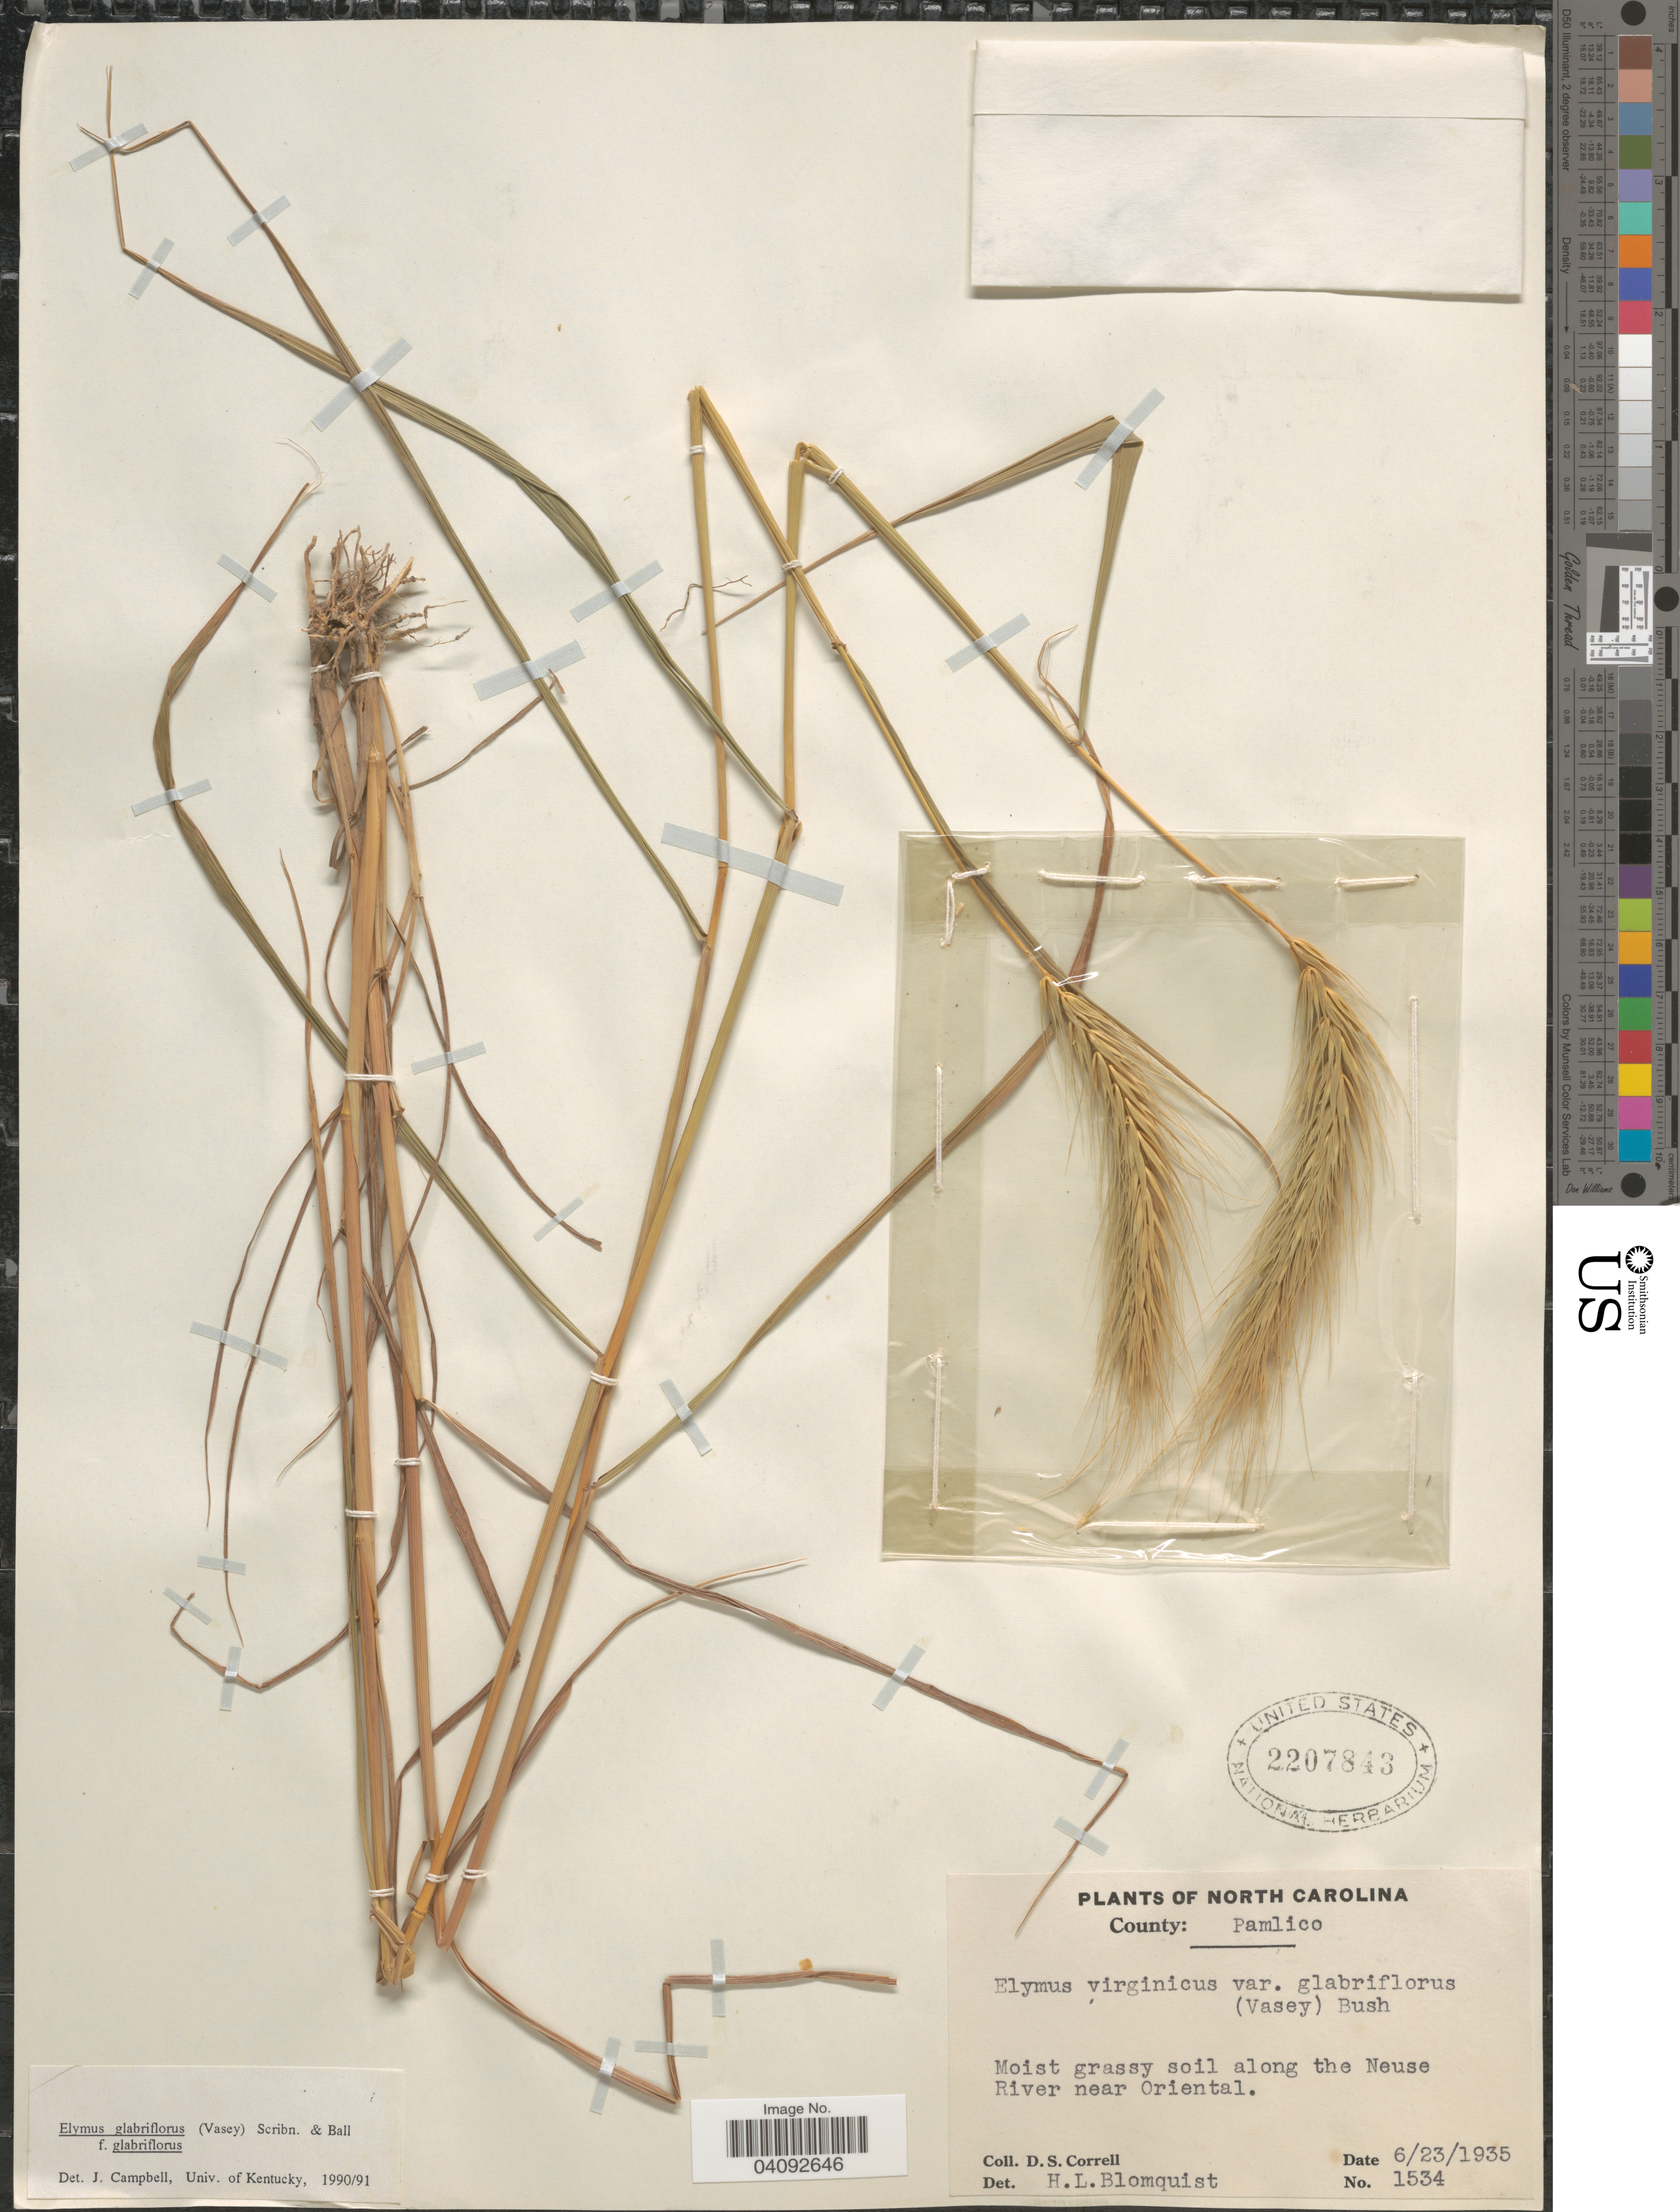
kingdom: Plantae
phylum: Tracheophyta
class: Liliopsida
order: Poales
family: Poaceae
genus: Elymus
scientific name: Elymus glabriflorus var. glabriflorus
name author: (Vasey ex L.H. Dewey) Scribn. & C.R. Ball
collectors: D. S. Correll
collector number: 1534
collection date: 1935-06-23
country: United States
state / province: North Carolina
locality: County: Pamlico. Moist grassy soil along the Neuse River near Oriental.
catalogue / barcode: US 2207843